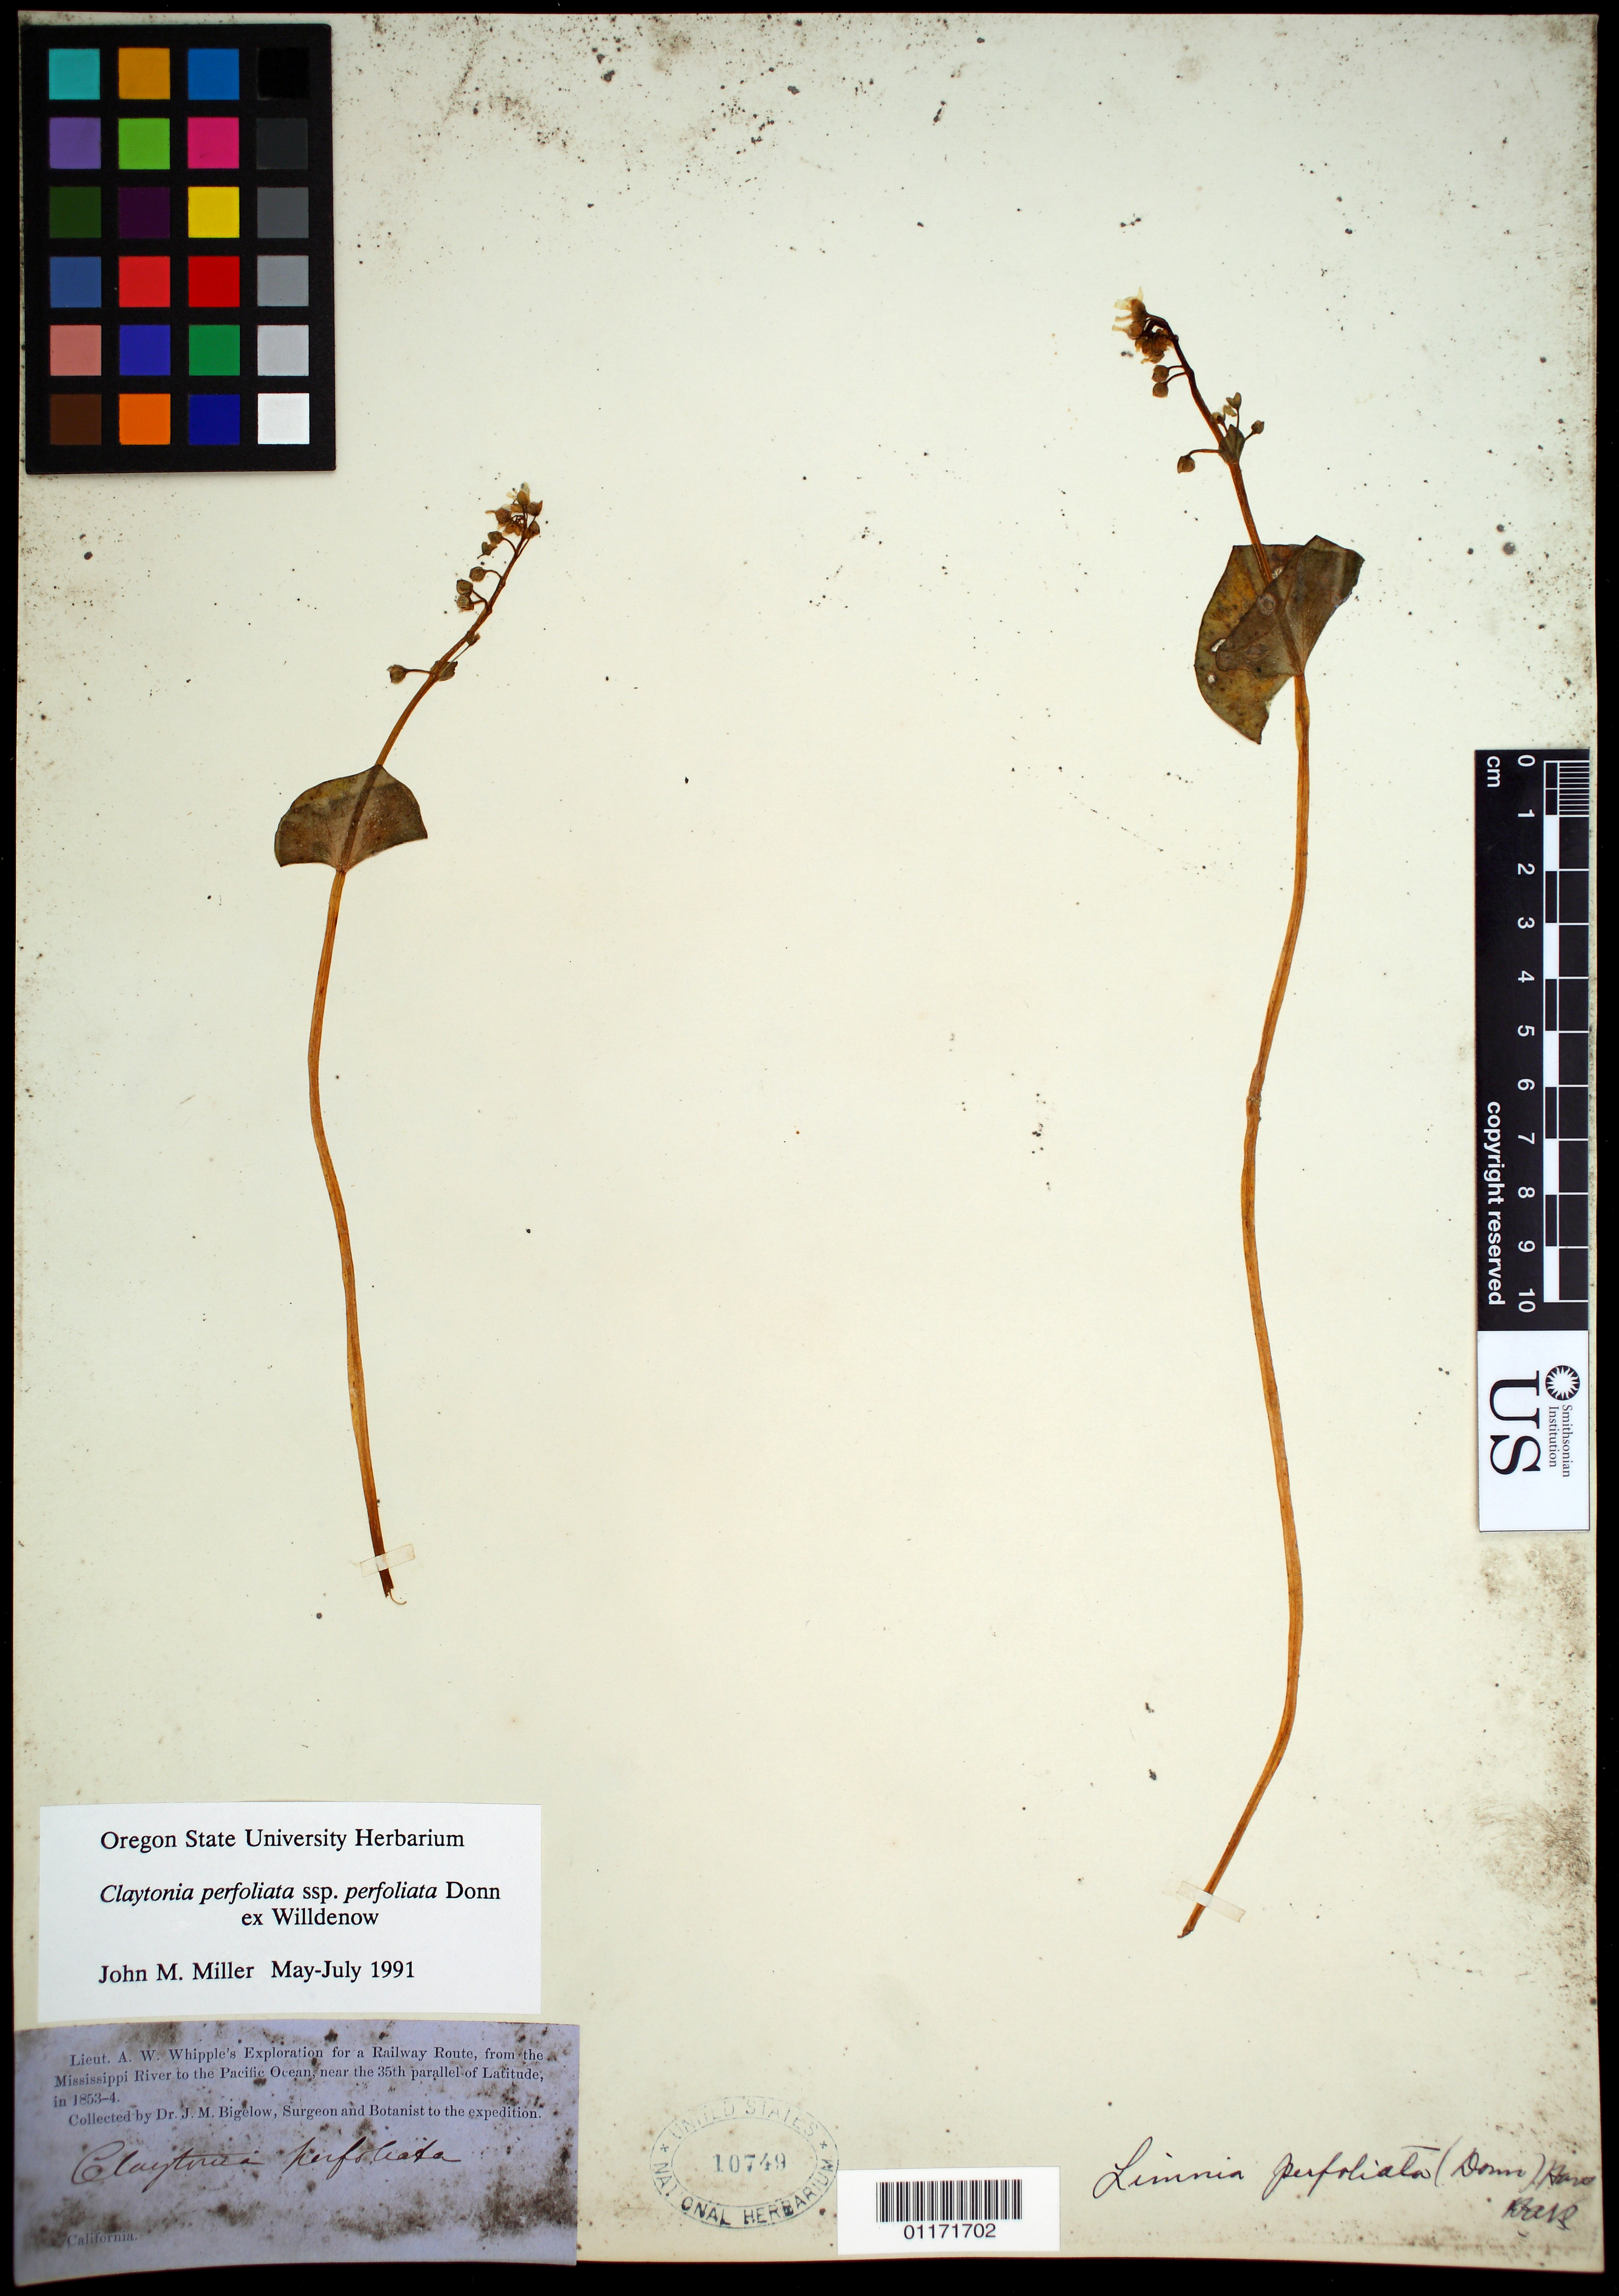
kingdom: Plantae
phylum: Tracheophyta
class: Magnoliopsida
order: Caryophyllales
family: Montiaceae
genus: Claytonia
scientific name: Claytonia perfoliata subsp. perfoliata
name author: Donn ex Willd.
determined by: Miller, John M.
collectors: J. M. Bigelow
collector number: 561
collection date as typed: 1853 to -- --- 1854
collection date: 1853/1854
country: United States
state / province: California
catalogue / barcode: US 10749